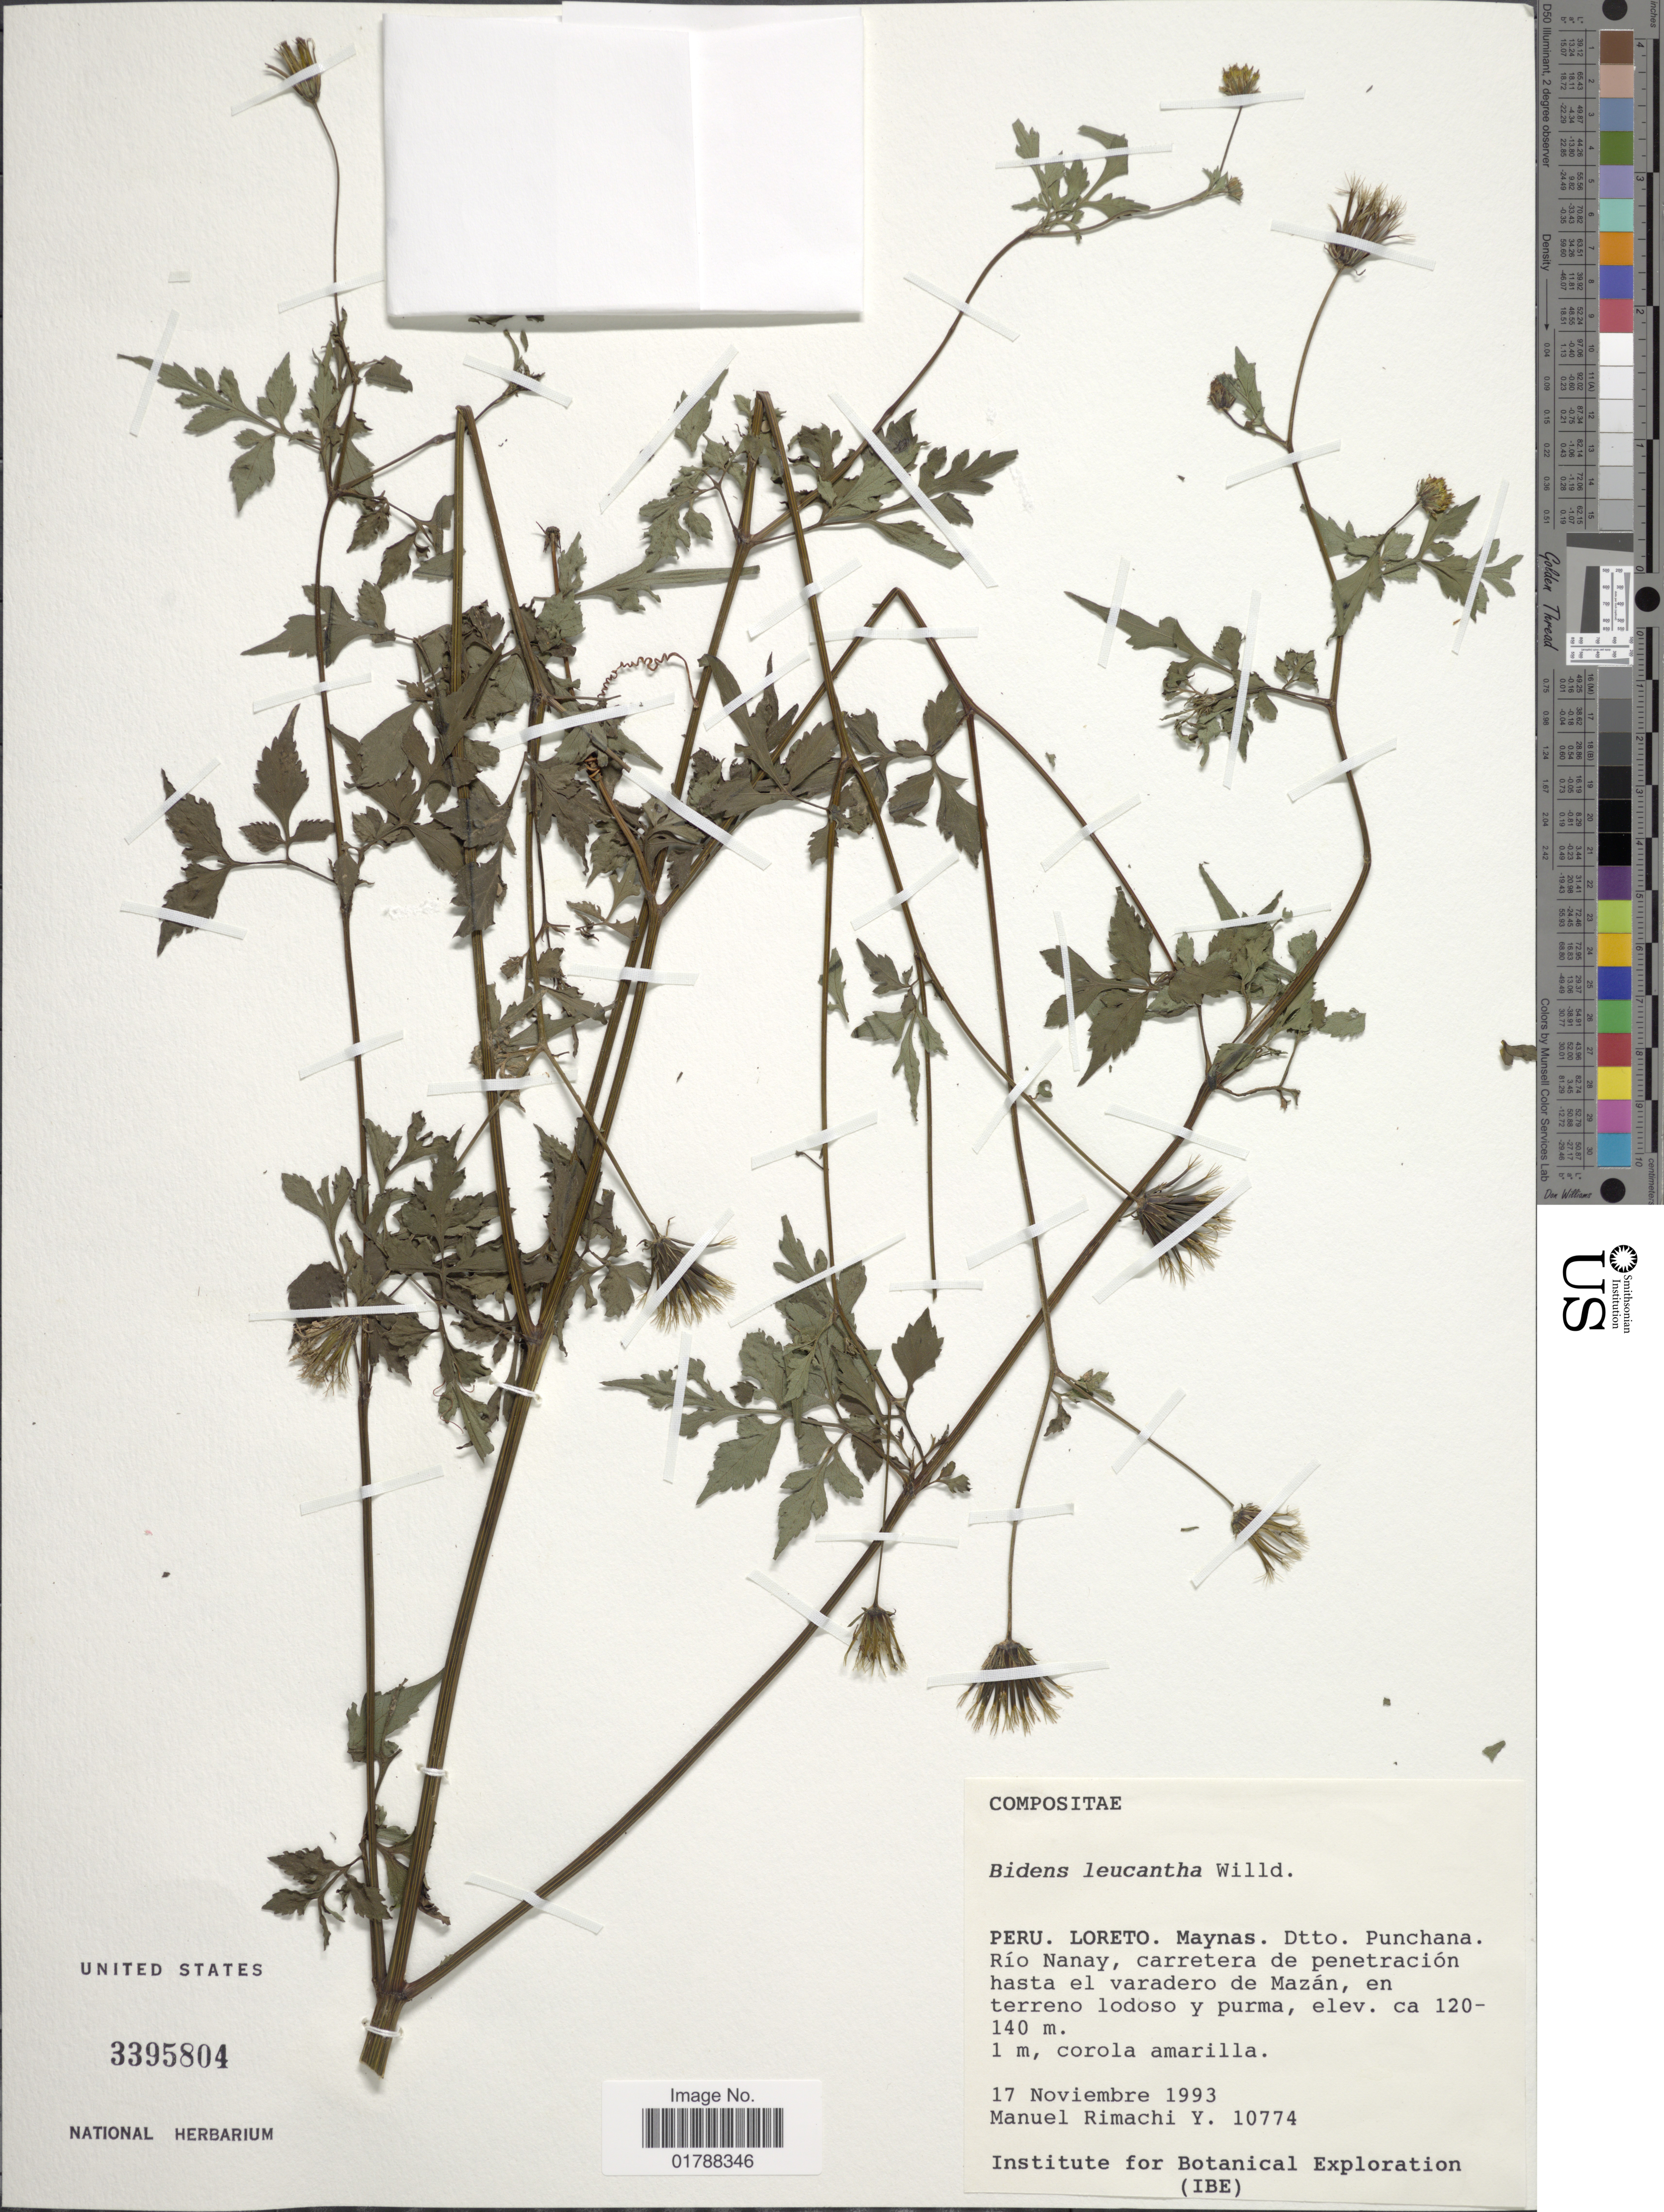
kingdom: Plantae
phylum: Tracheophyta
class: Magnoliopsida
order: Asterales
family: Asteraceae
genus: Bidens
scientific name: Bidens cynapiifolia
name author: Kunth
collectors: M. Rimachi Y.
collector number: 10774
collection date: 1993-11-17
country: Peru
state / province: Loreto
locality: Maynas. Dtto. Punchana. Río Nanay, carretera de penetración hasta el varadero de Mazán, en terreno lodoso y purma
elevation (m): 120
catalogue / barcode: US 3395804